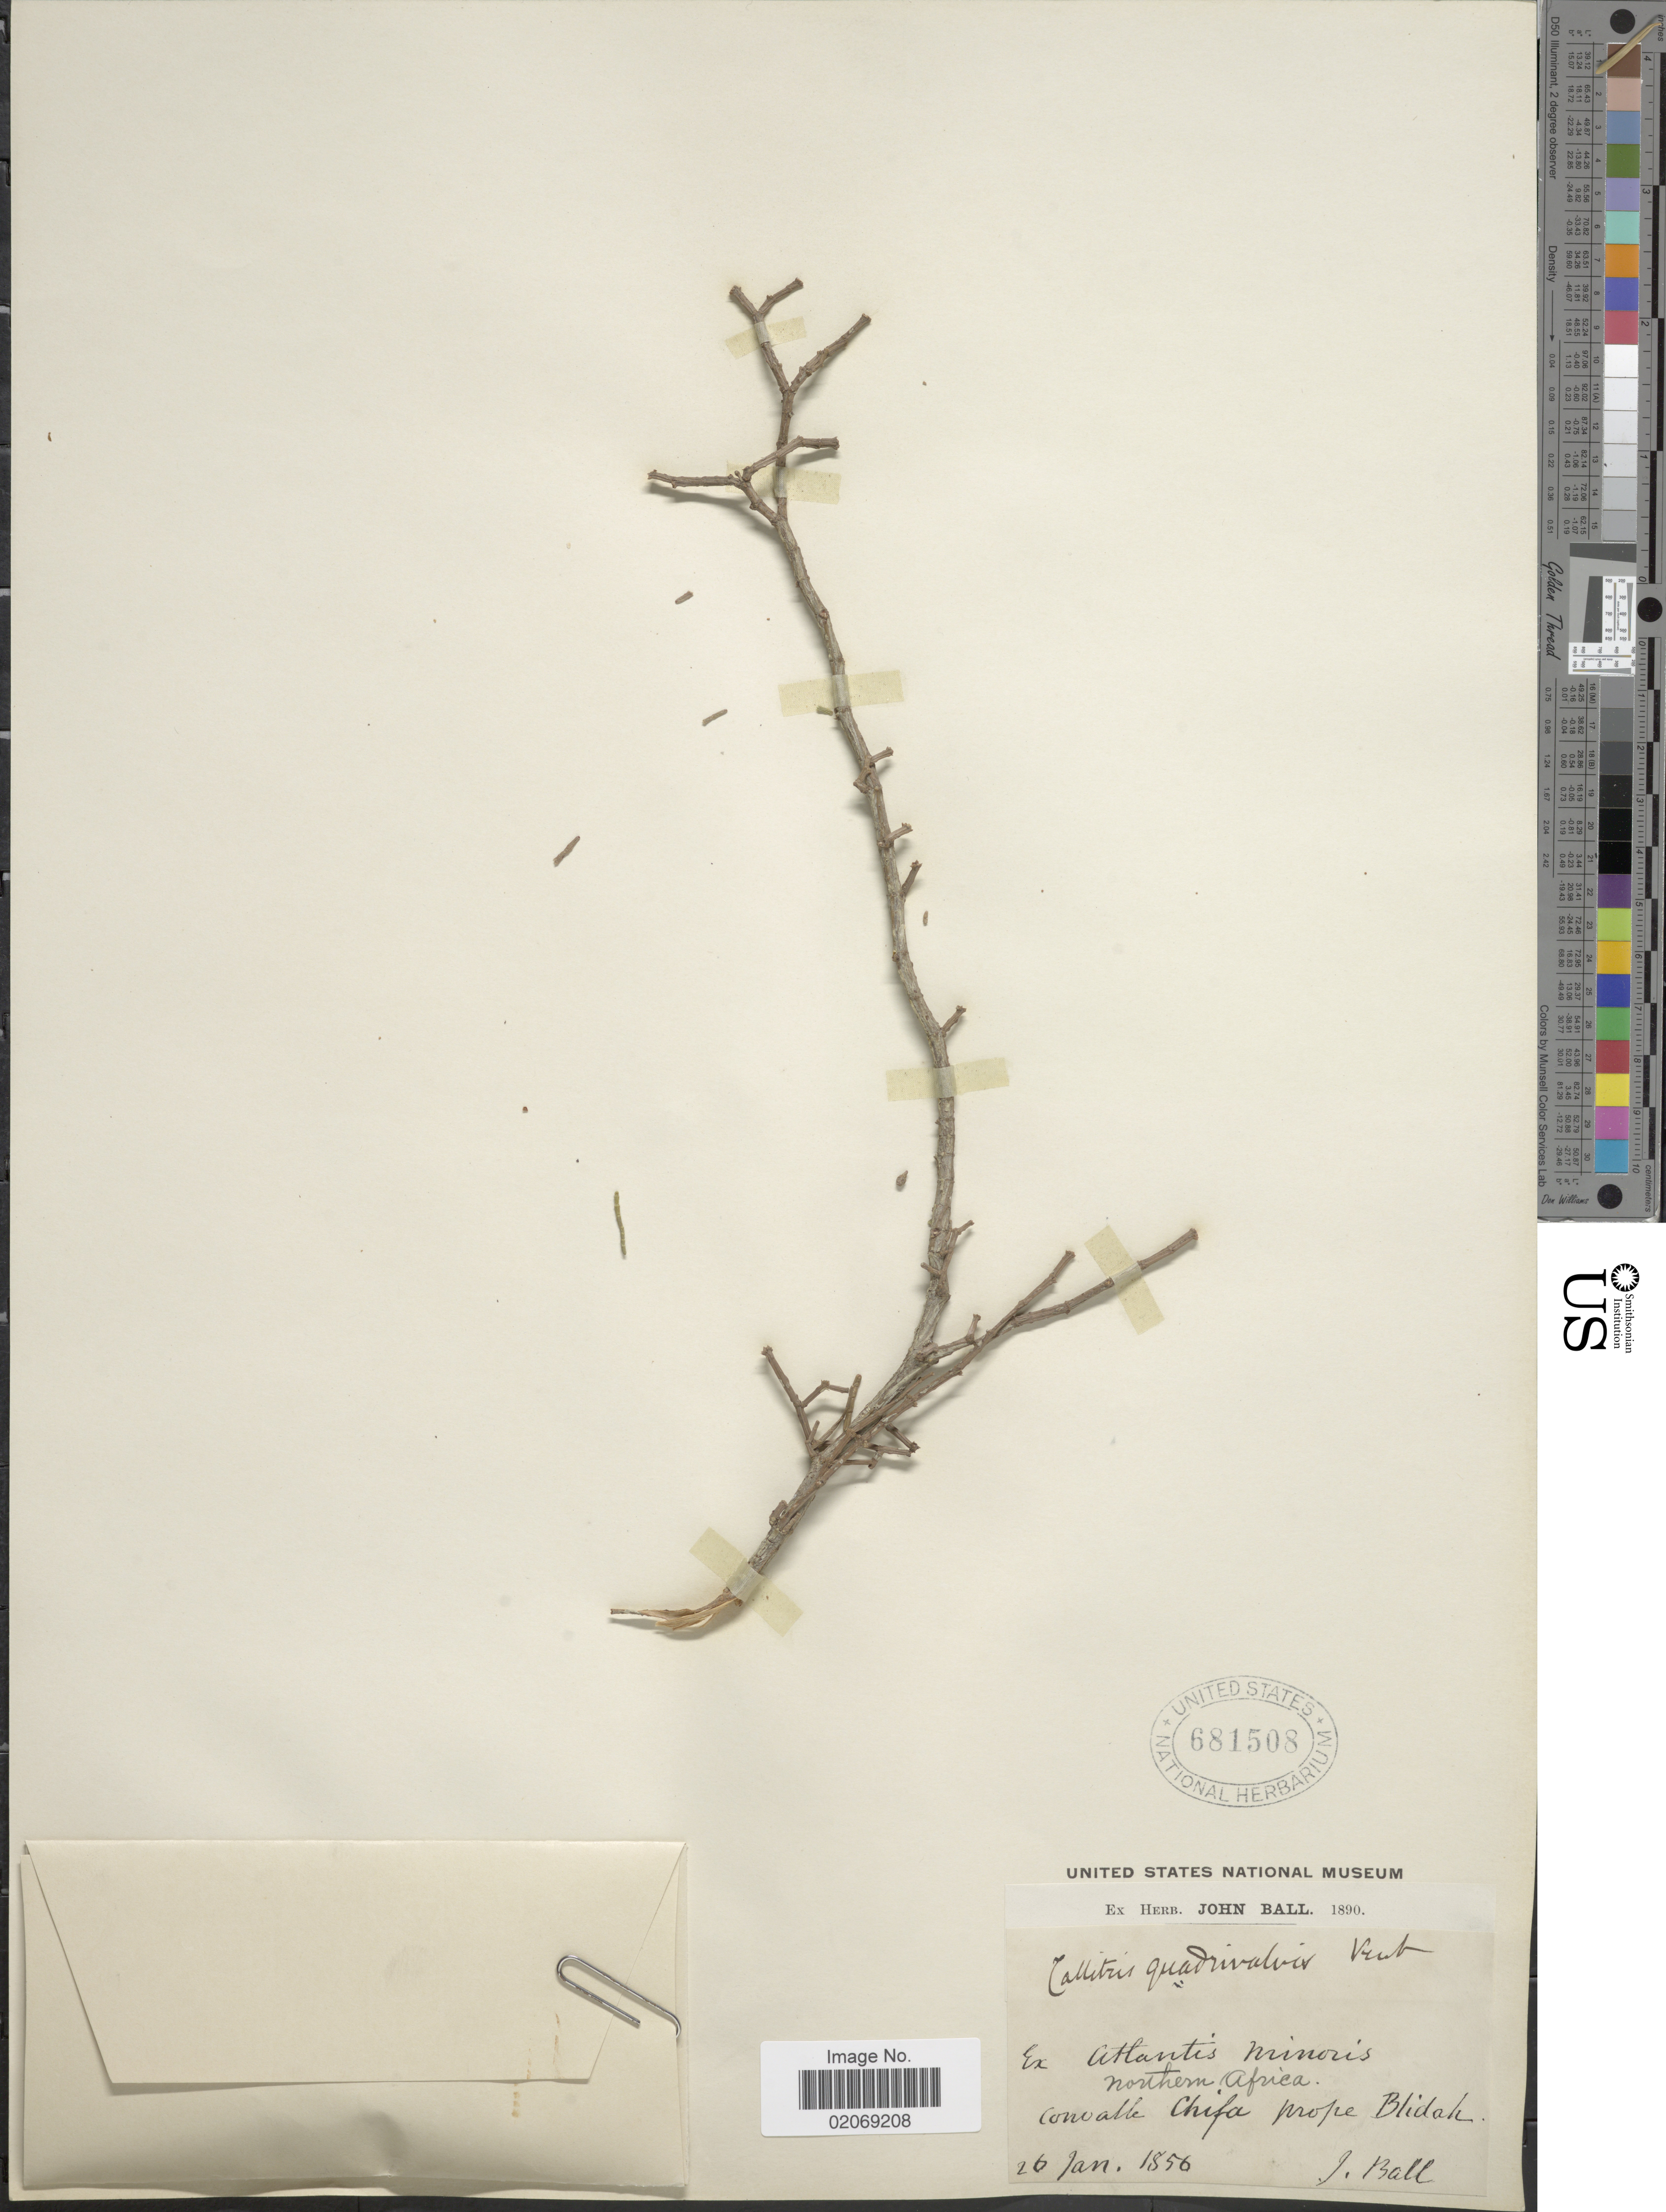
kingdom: Plantae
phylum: Tracheophyta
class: Pinopsida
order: Pinales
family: Cupressaceae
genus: Tetraclinis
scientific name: Tetraclinis articulata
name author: (Vahl) Mast.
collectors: J. Ball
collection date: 1856-01-26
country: Algeria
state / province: Blida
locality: Ex Atlantis minoris Northern Africa. Convalle Chifa prope Blidah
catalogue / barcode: US 681508